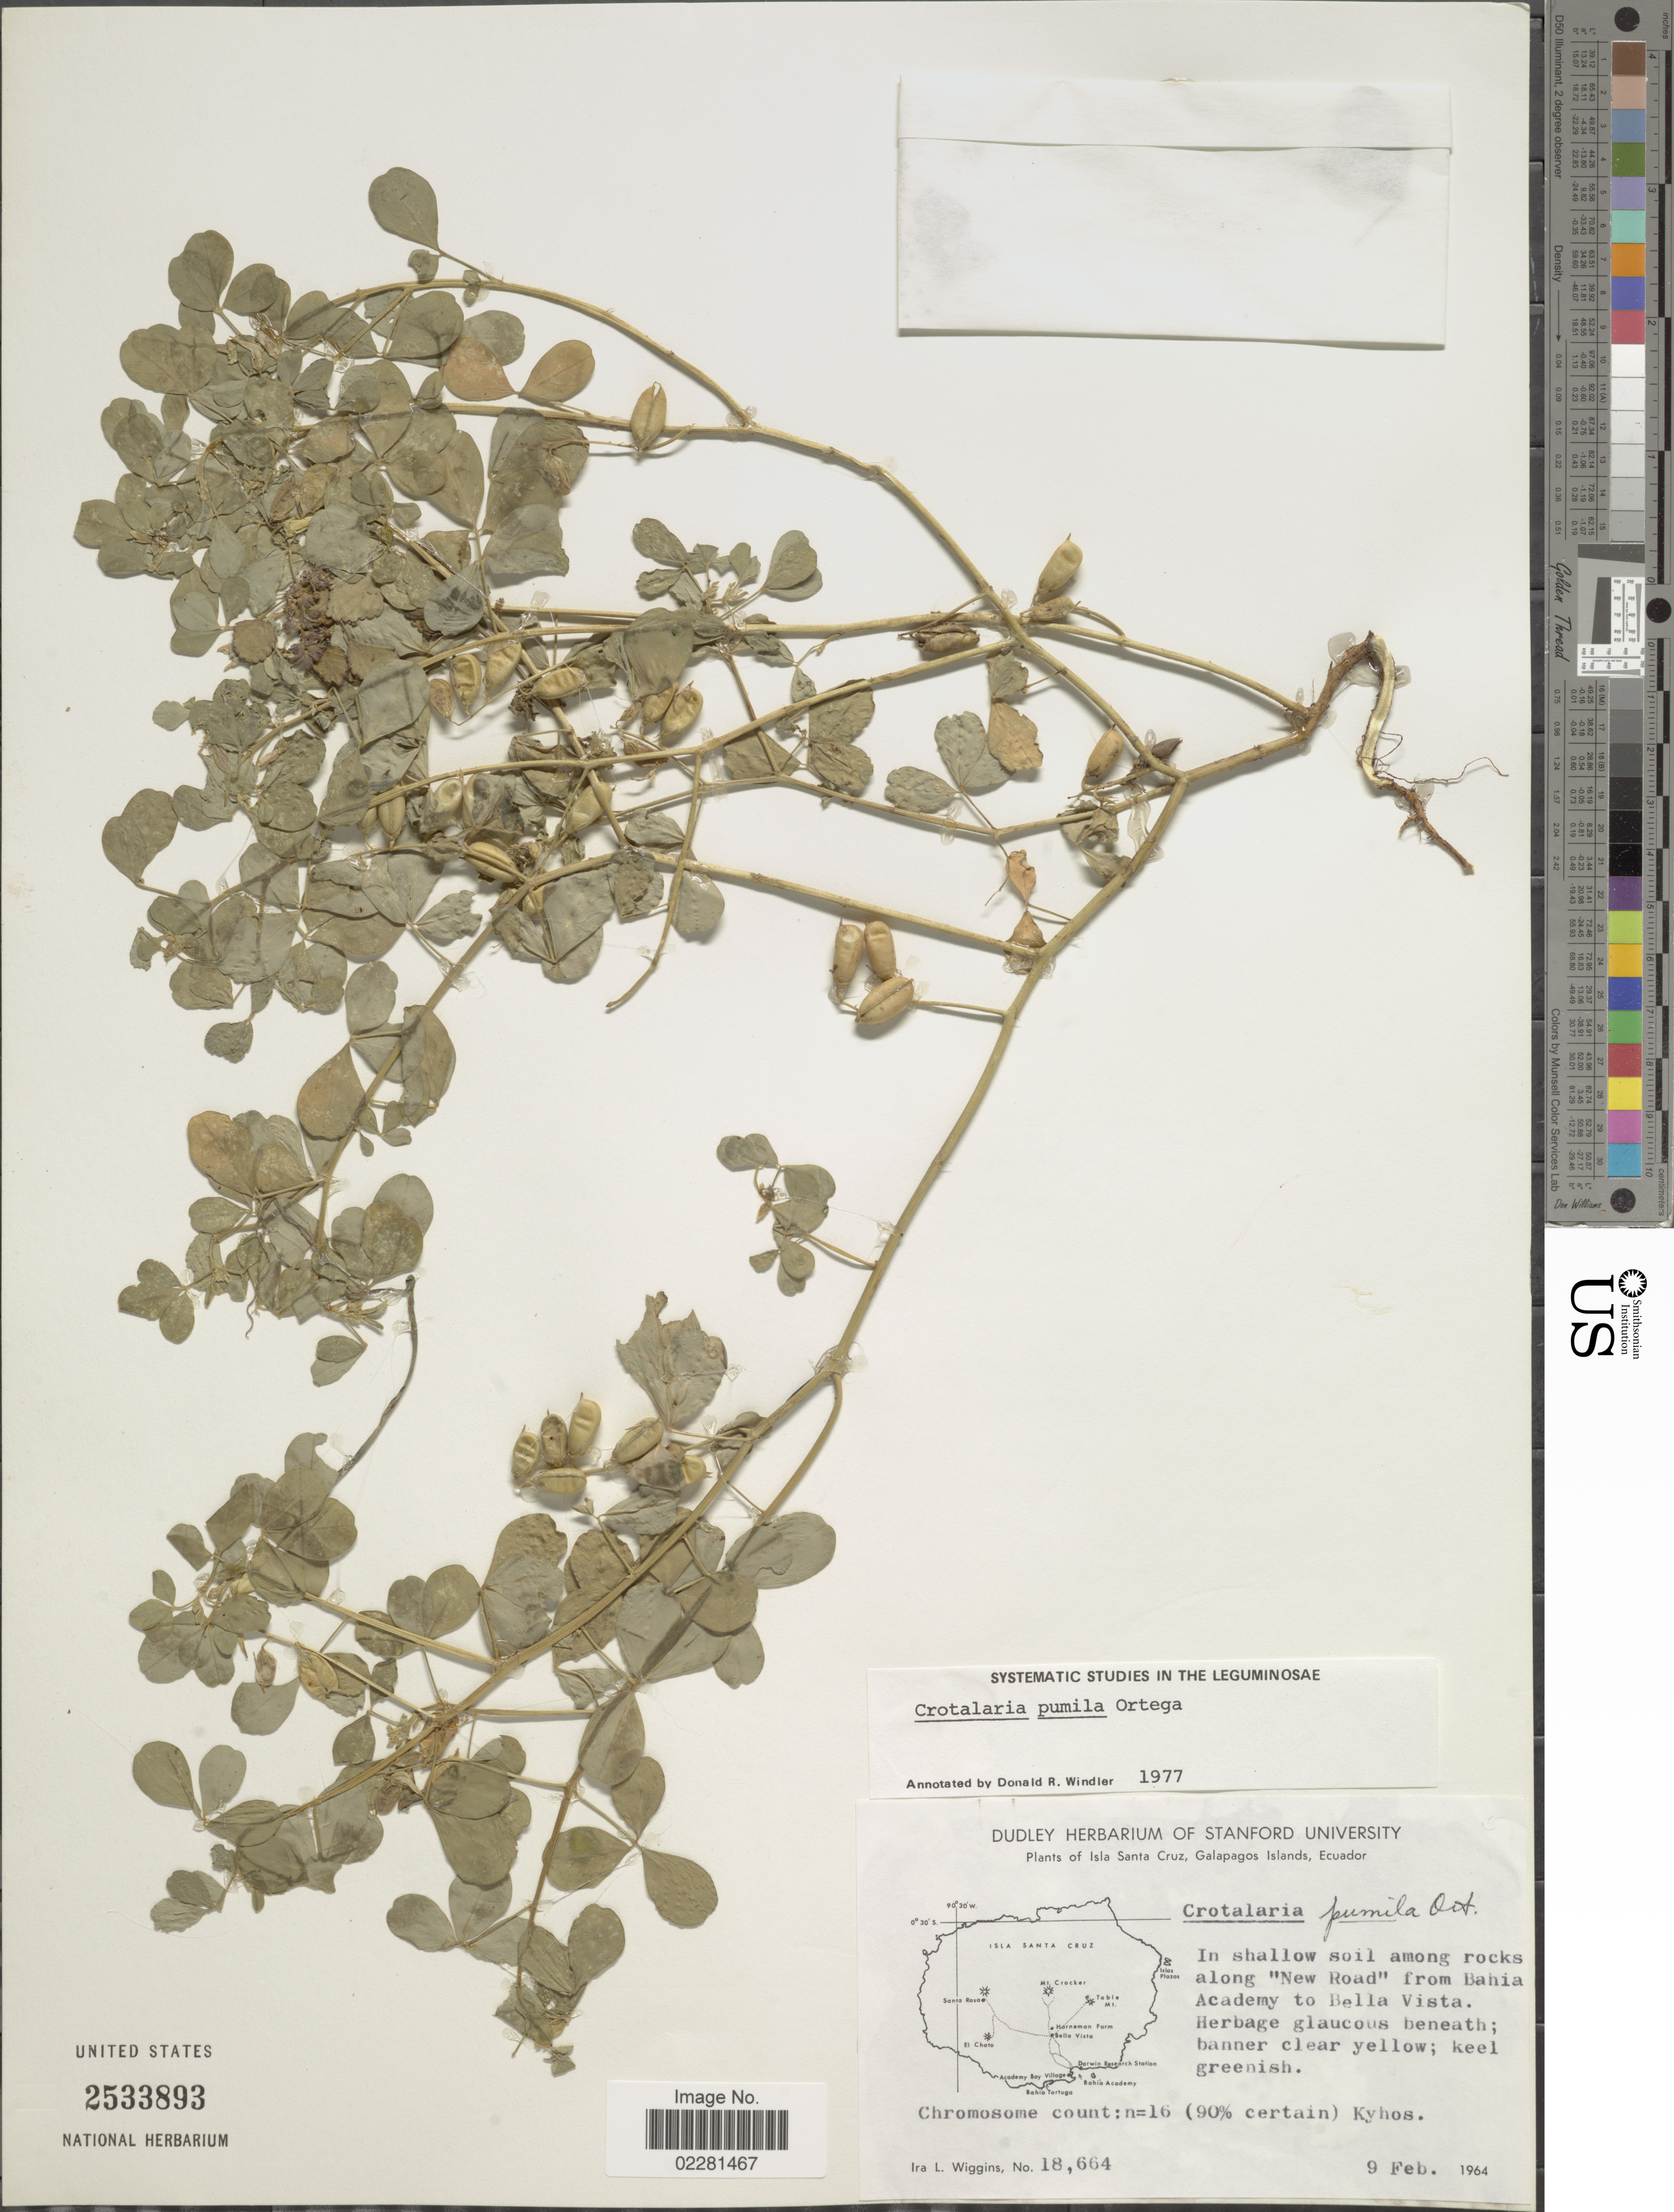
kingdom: Plantae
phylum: Tracheophyta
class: Magnoliopsida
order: Fabales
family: Fabaceae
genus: Crotalaria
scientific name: Crotalaria pumila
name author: Ortega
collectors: I. L. Wiggins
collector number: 18664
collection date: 1964-02-09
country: Ecuador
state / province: Colón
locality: Isla Santa Cruz, Galapagos Islands, along New Road from Bahia Academy to Bella Vista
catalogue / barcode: US 2533893